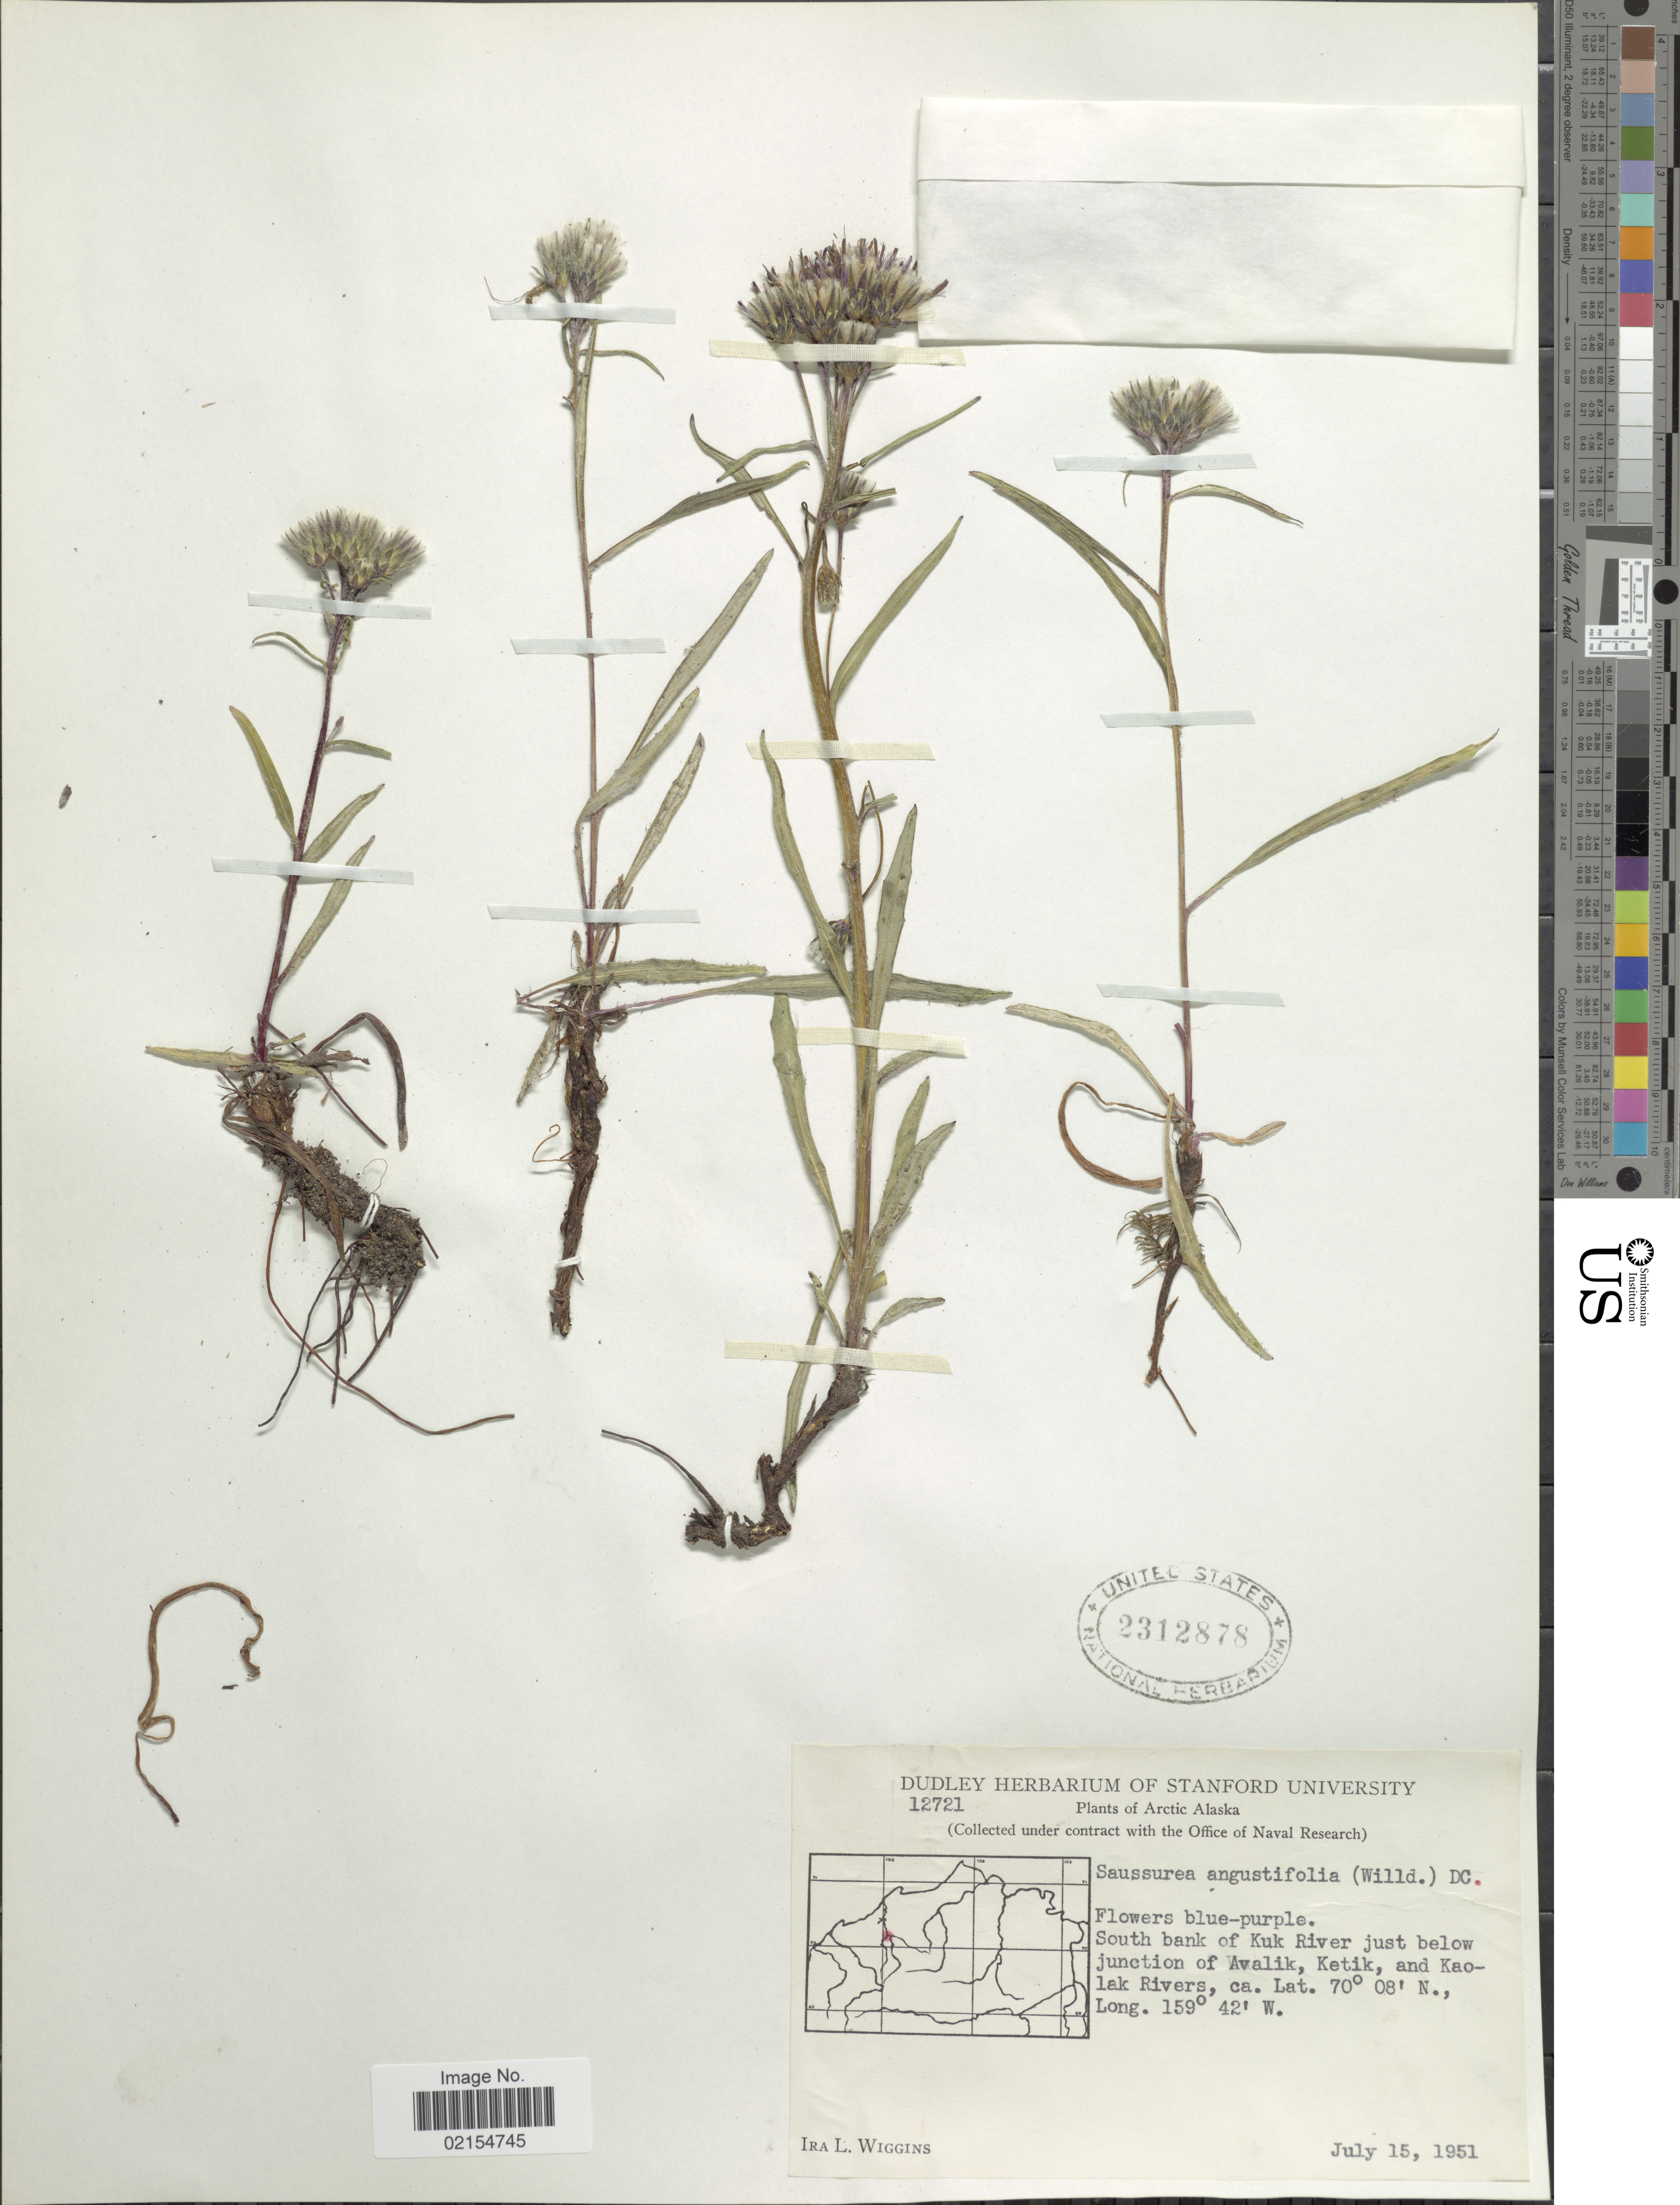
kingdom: Plantae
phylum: Tracheophyta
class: Magnoliopsida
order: Asterales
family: Asteraceae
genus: Saussurea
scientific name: Saussurea angustifolia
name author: (L.) DC.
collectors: I. L. Wiggins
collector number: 12721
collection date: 1951-07-15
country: United States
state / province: Alaska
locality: Arctic Alaska, South bank of Kuk Ruver just below junction of valik, Ketik, and Kaolak Rivers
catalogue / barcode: US 2312878